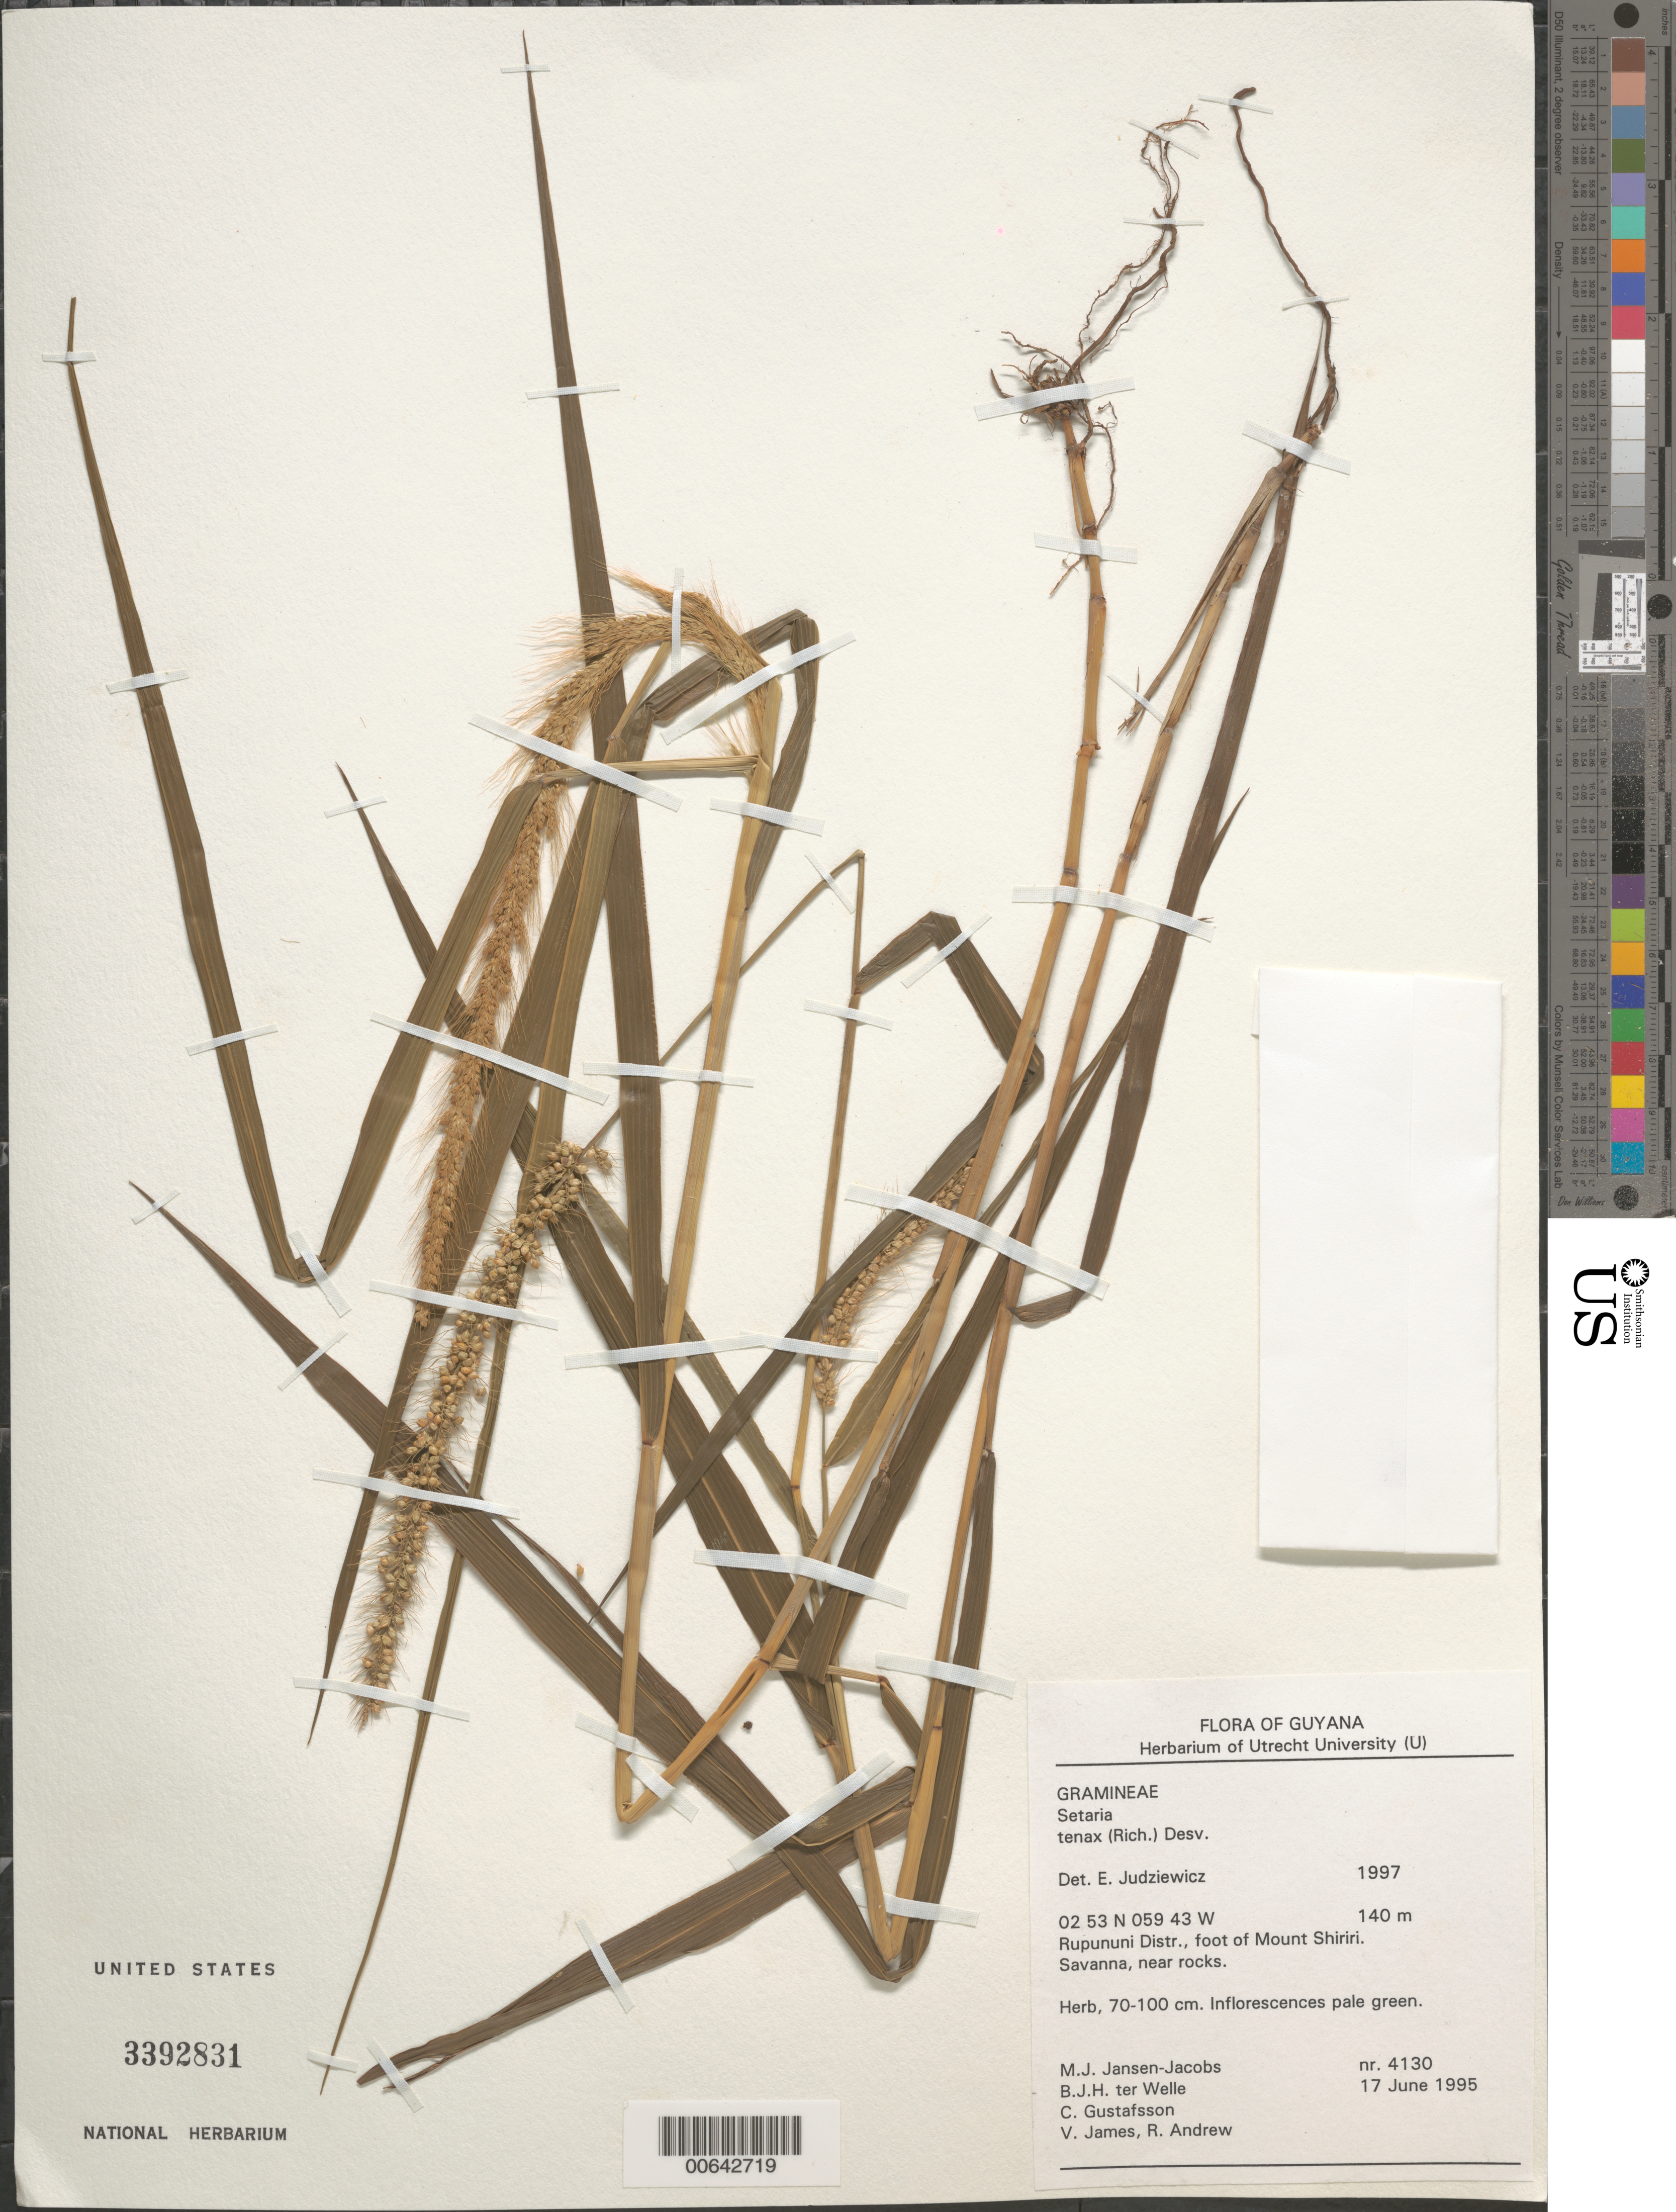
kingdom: Plantae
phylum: Tracheophyta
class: Liliopsida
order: Poales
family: Poaceae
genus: Setaria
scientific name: Setaria tenax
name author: (Rich.) Desv.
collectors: M. J. Jansen-Jacobs, B. Welle, C. Gustafsson, V. James & R. Andrew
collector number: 4130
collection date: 1995-06-17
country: Guyana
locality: Rupununi Distr., foot of Mount Shiriri.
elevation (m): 140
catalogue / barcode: US 3392831